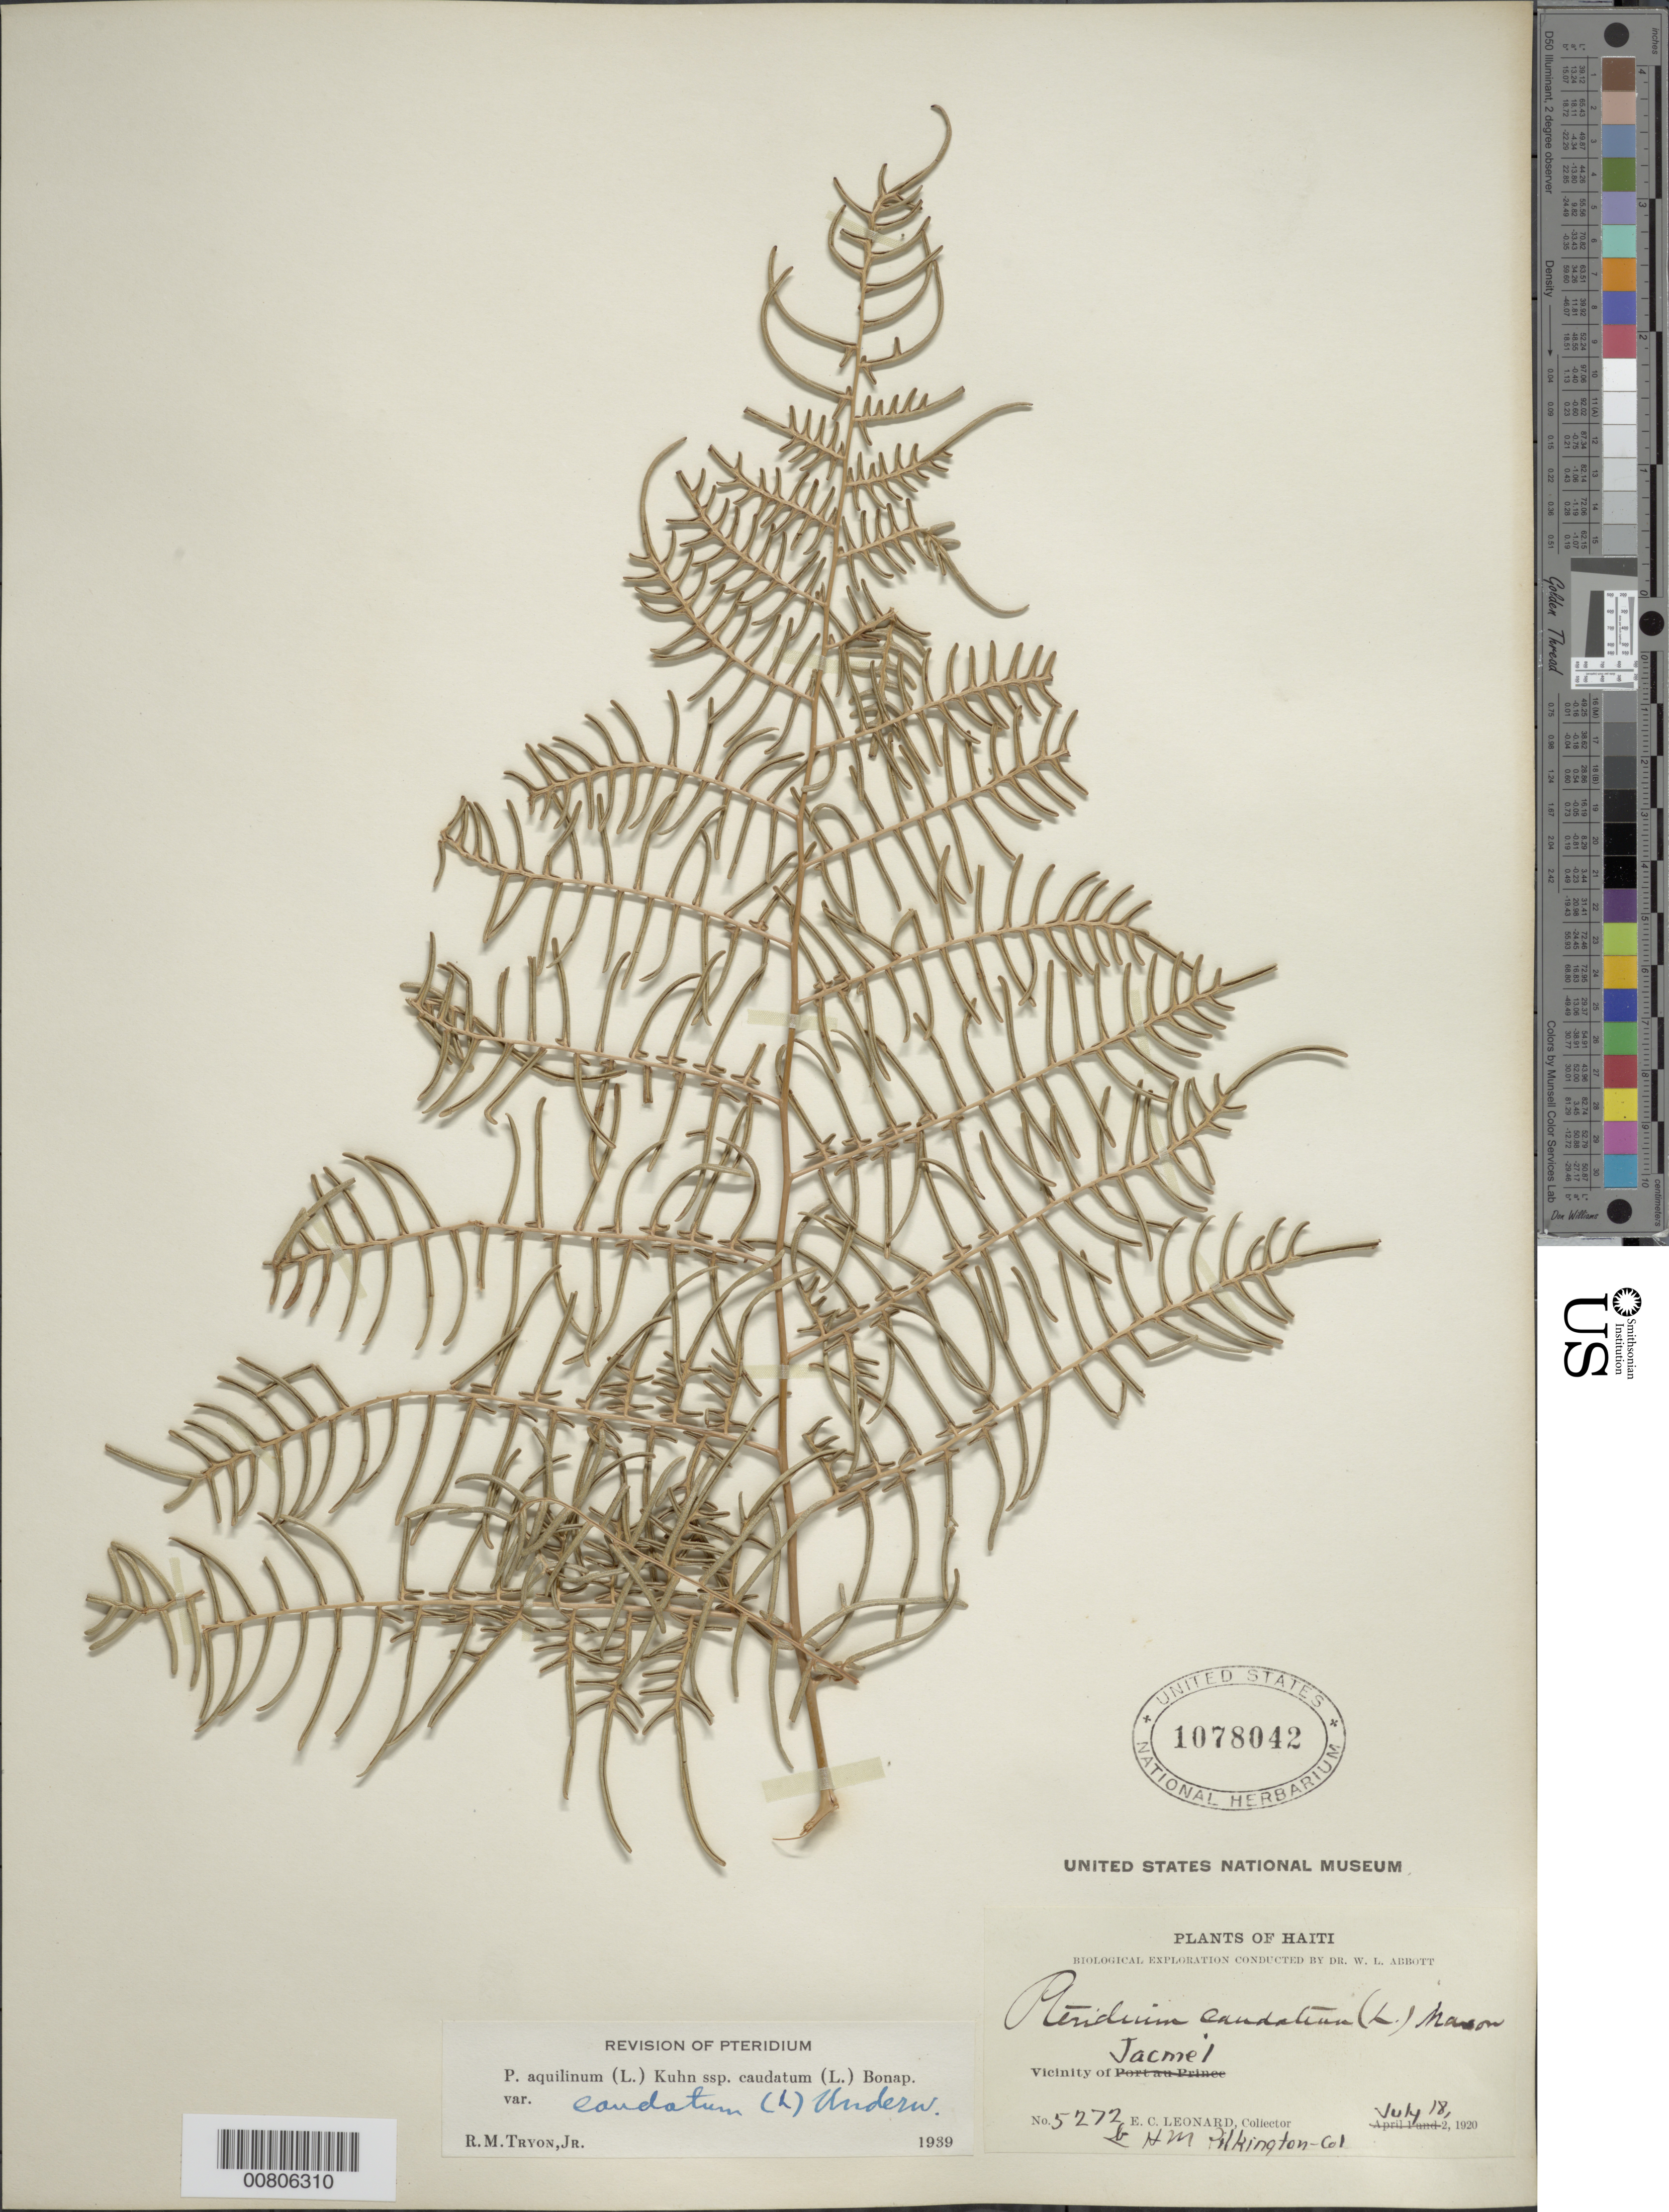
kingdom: Plantae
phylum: Tracheophyta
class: Polypodiopsida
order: Polypodiales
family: Dennstaedtiaceae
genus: Pteridium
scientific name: Pteridium caudatum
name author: (L.) Maxon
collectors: E. C. Leonard & H. Pilkington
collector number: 5272b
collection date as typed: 18 Jul 1920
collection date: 1920-07-18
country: Haiti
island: Hispaniola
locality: Jacme 1 vicinity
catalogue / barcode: US 1078042